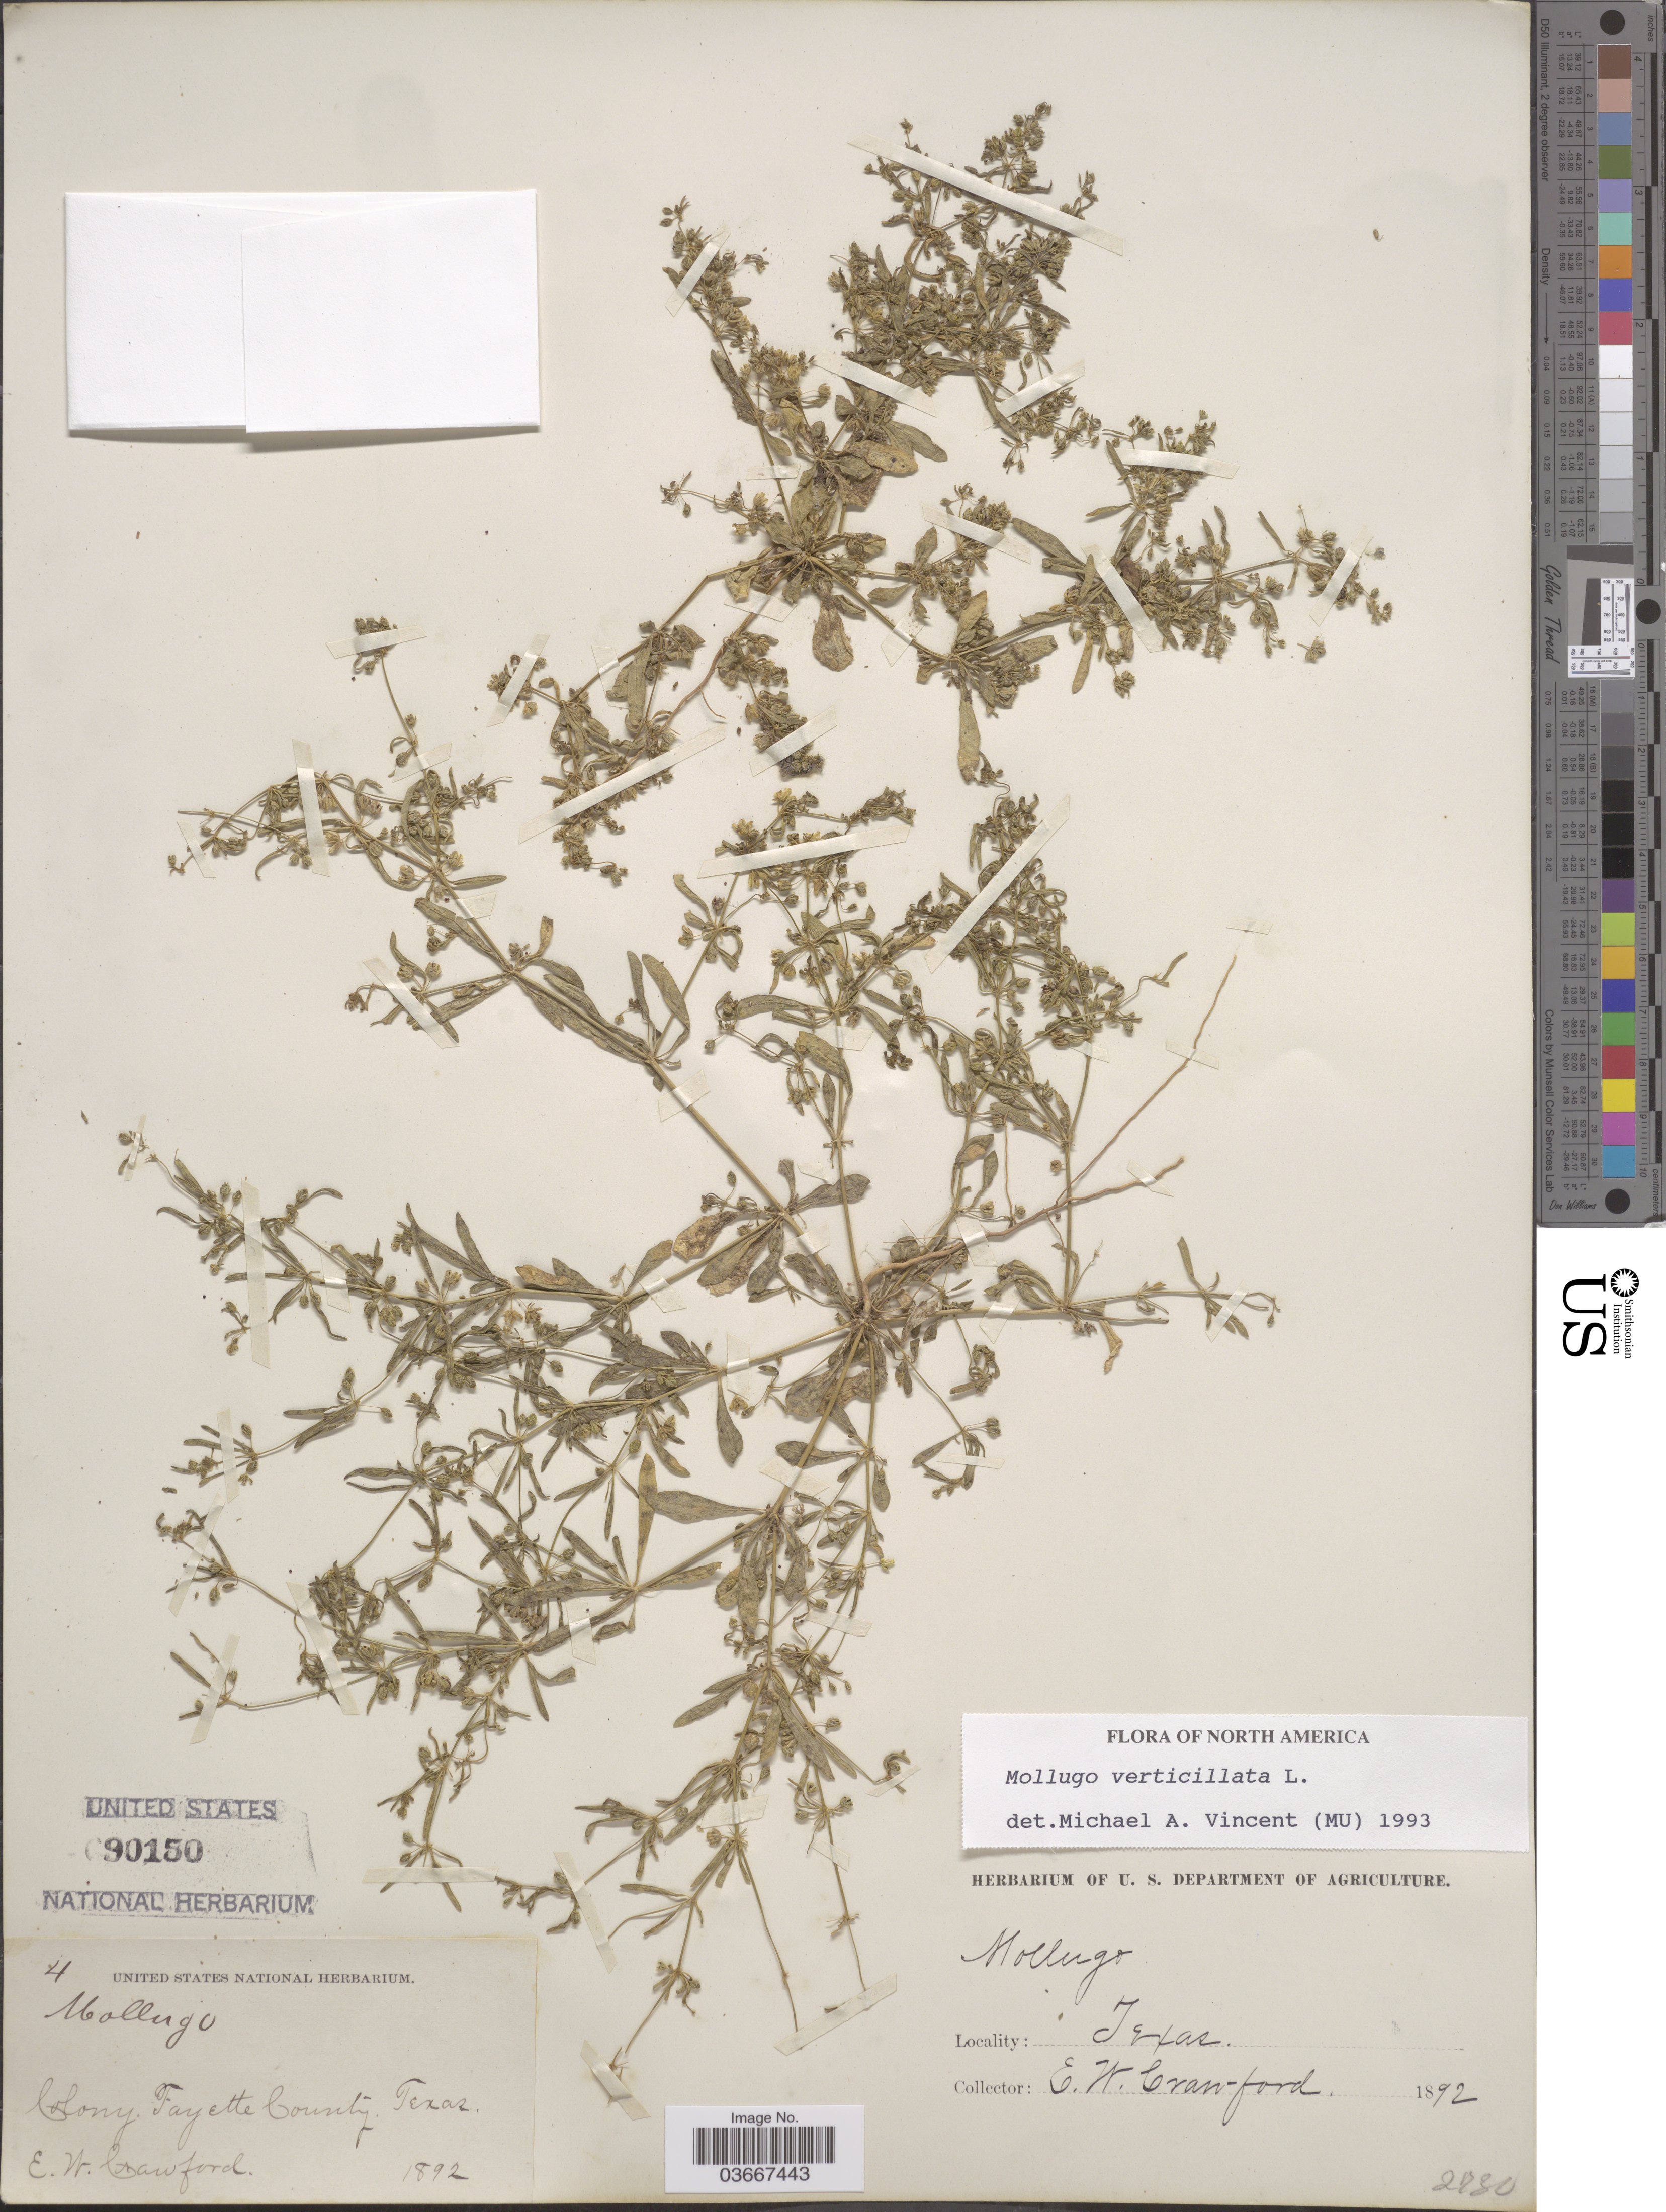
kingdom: Plantae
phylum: Tracheophyta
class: Magnoliopsida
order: Caryophyllales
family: Molluginaceae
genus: Mollugo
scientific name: Mollugo verticillata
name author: L.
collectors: E. Crawford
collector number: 4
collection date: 1892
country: United States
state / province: Texas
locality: Colony. Fayette County.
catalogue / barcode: US 90150